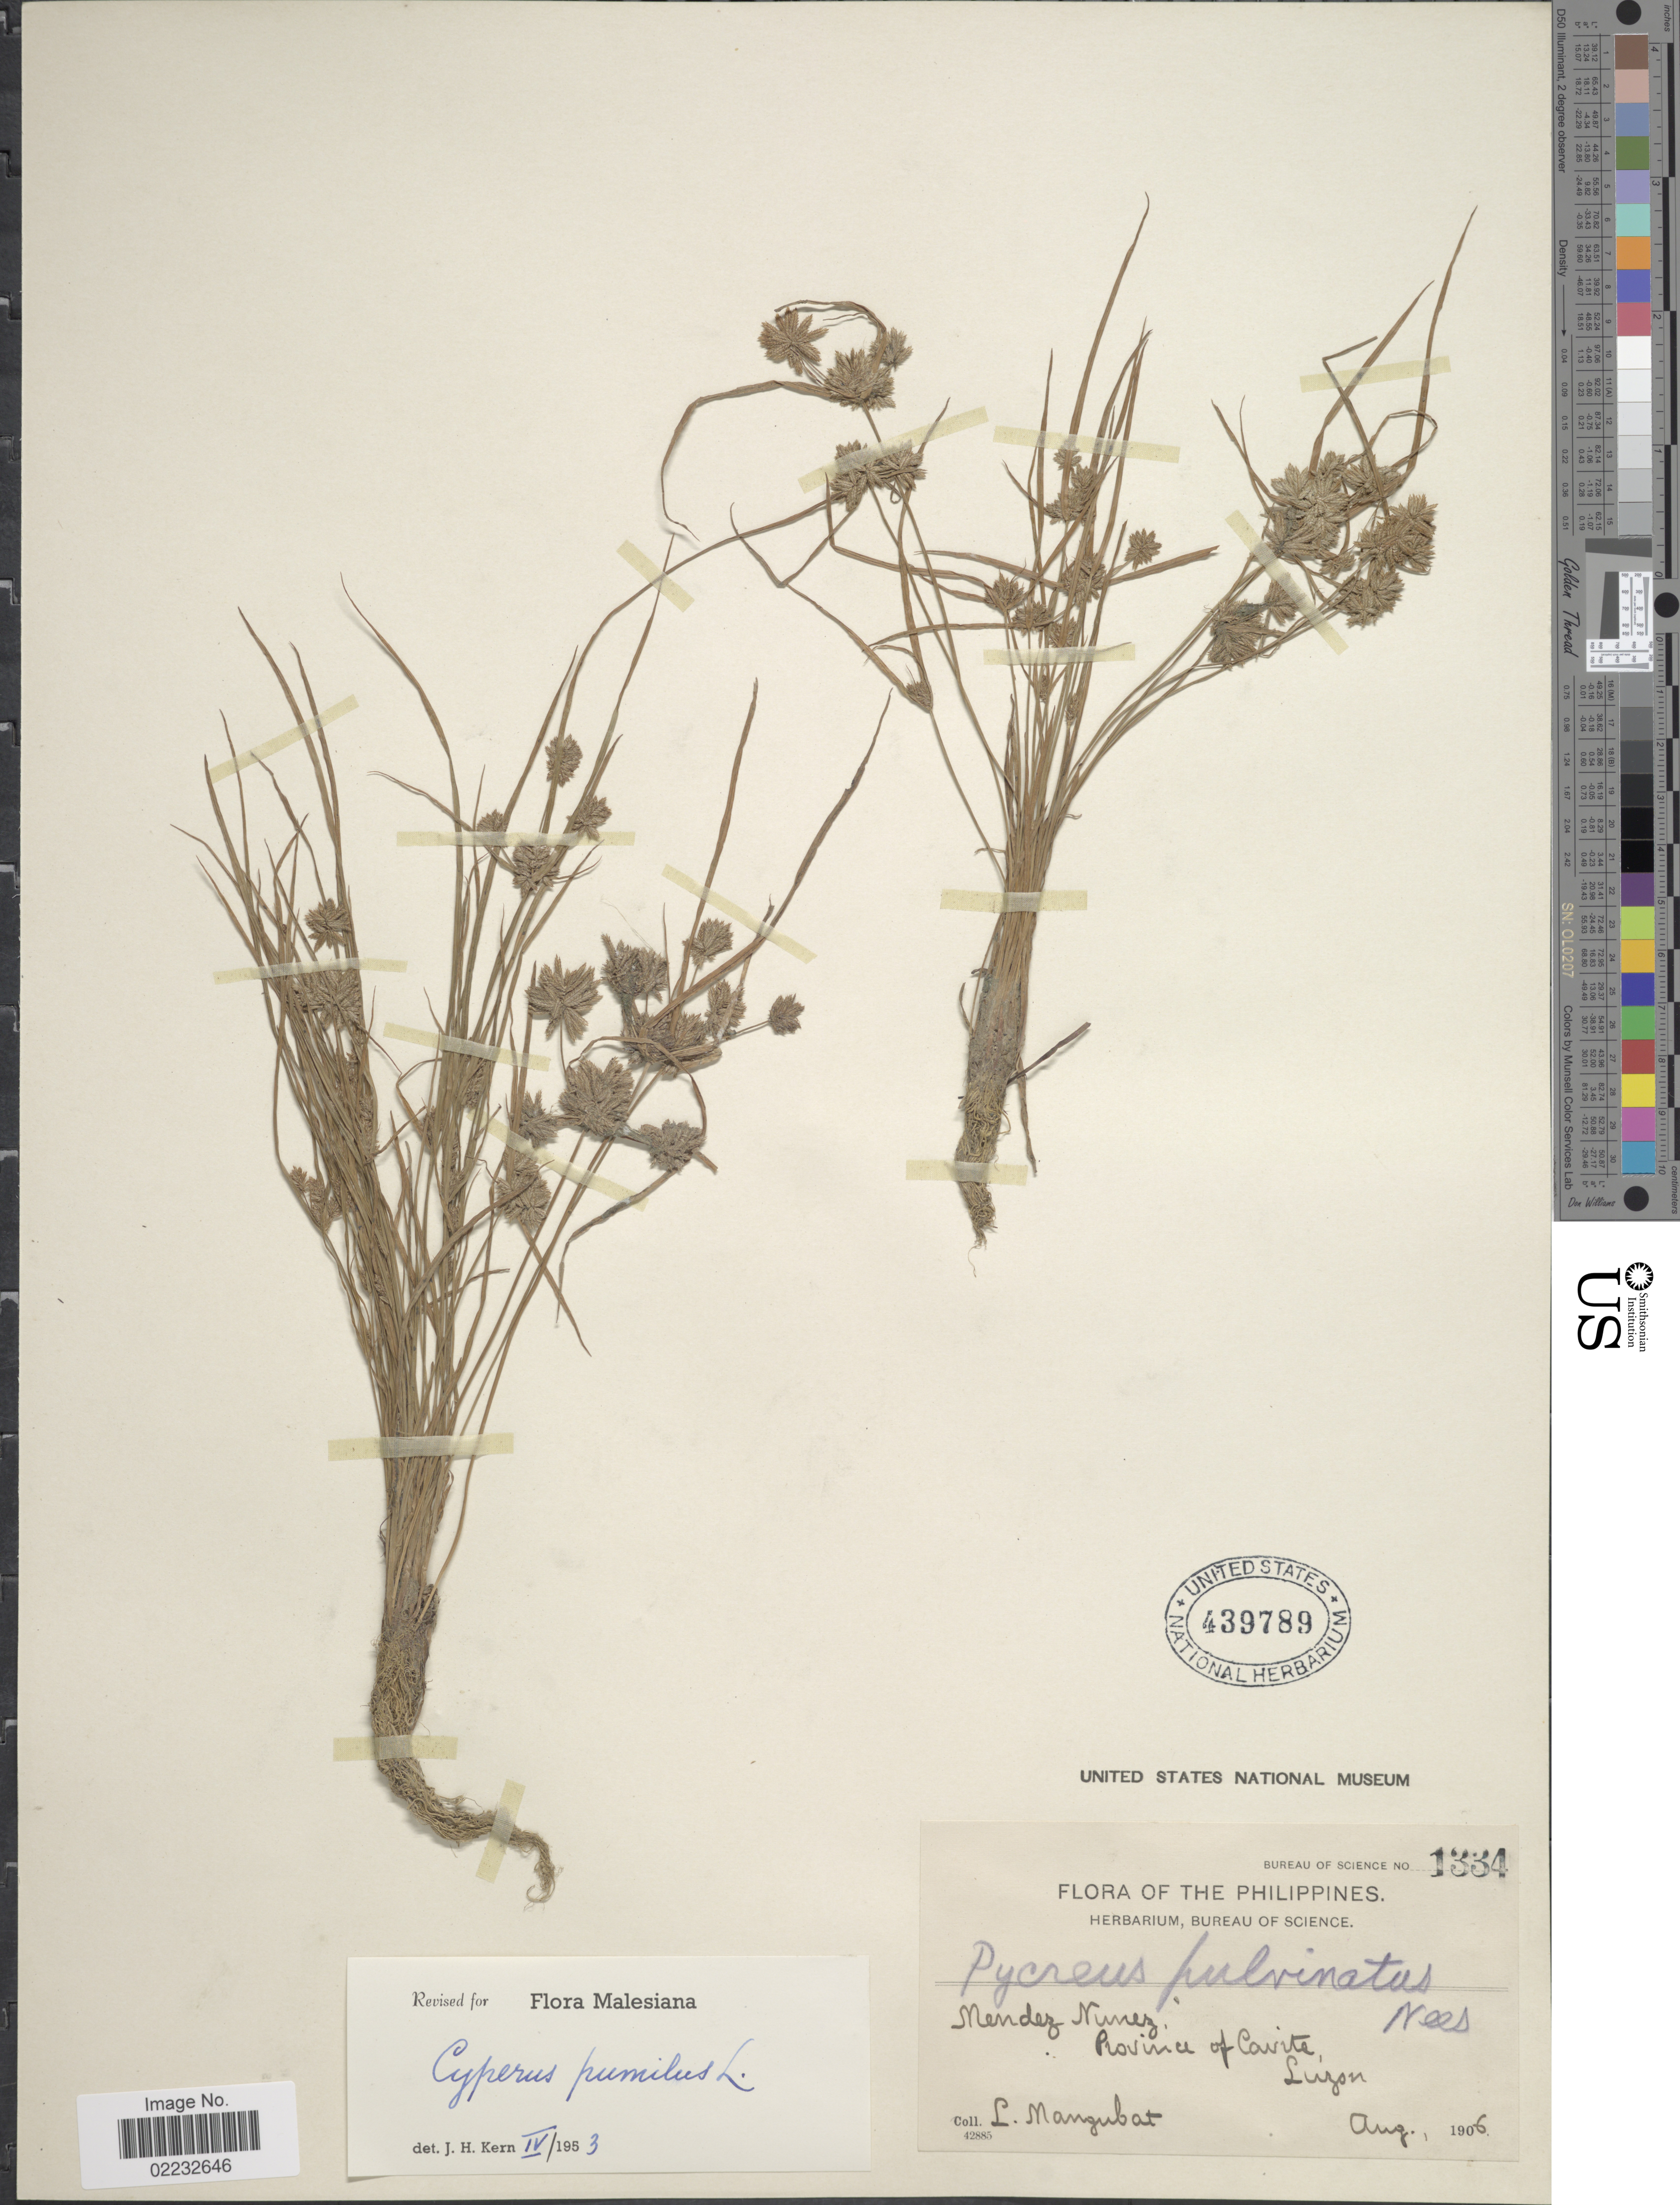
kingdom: Plantae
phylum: Tracheophyta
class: Liliopsida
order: Poales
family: Cyperaceae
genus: Cyperus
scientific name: Cyperus pumilus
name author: L.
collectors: L. Mangubat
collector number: Bureau of Science 1334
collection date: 1906-08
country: Philippines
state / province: Calabarzon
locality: Mendez Nunez, Province of Cavite, Luzon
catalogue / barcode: US 439789